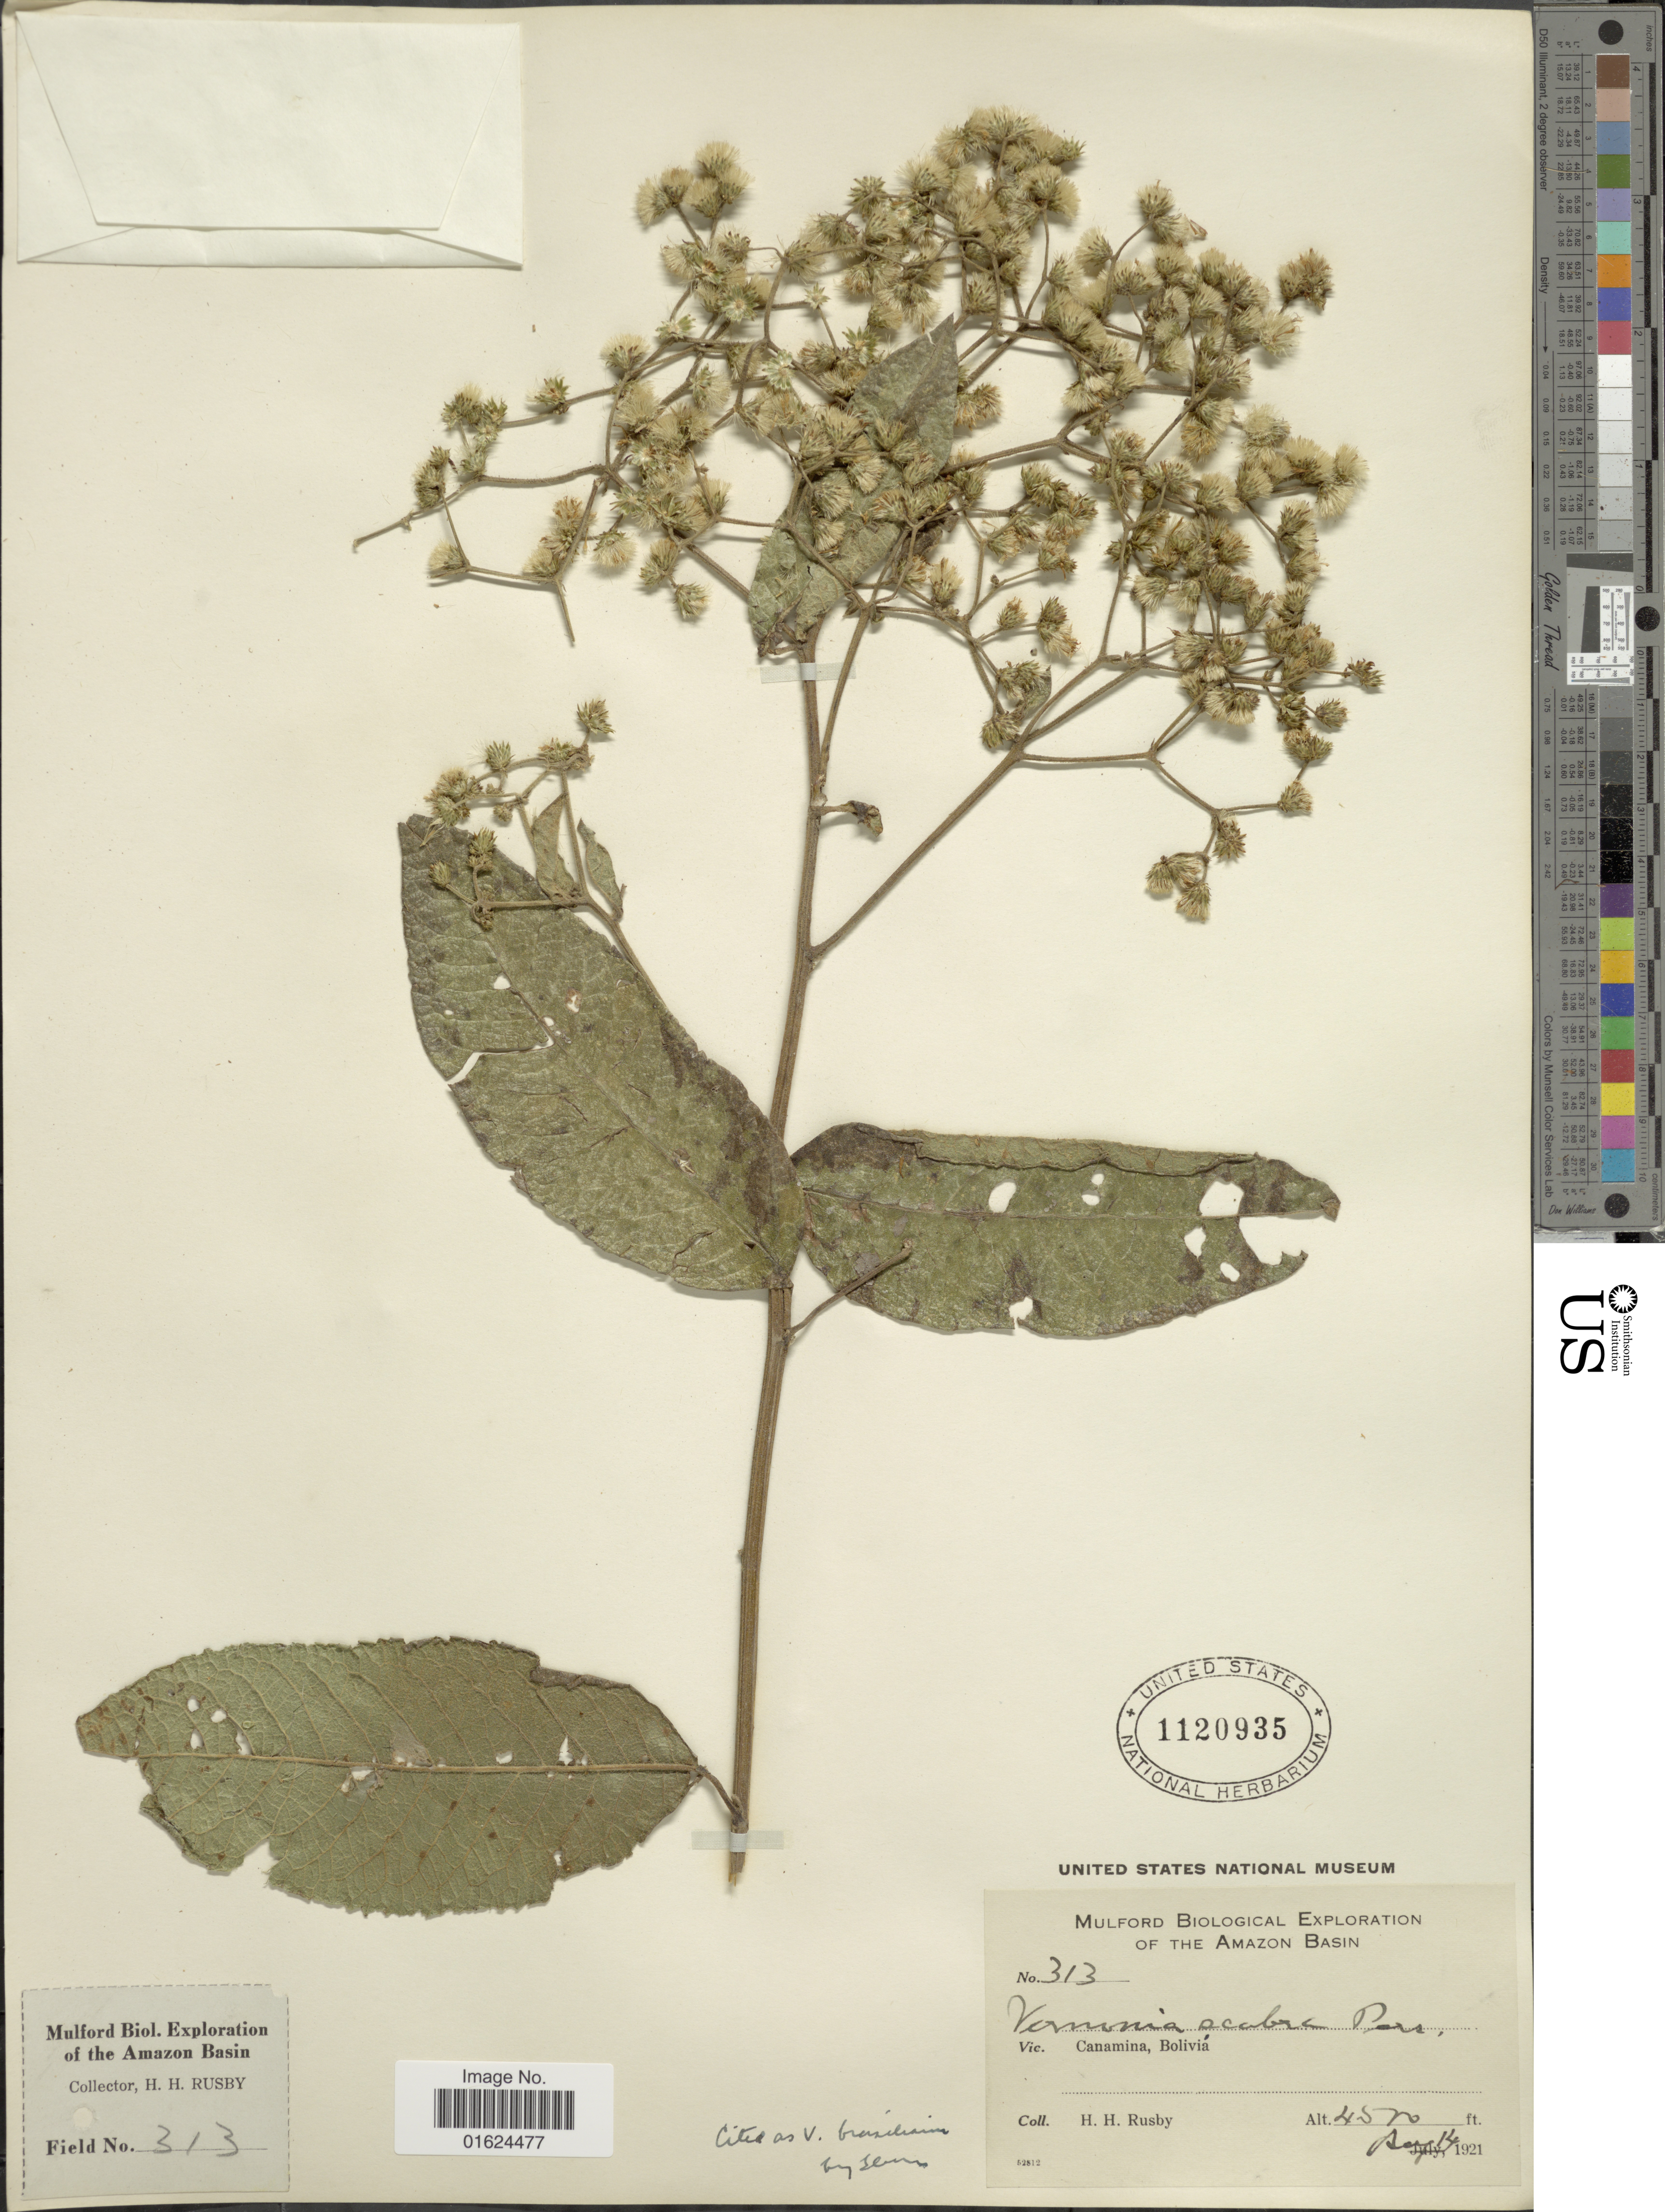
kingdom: Plantae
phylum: Tracheophyta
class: Magnoliopsida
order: Asterales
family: Asteraceae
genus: Vernonanthura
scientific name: Vernonanthura patens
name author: (Kunth) H. Rob.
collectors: H. H. Rusby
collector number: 313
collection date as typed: Aug. 14, 1921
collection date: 1921-08-14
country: Bolivia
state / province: La Paz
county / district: Inquisivi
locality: Cañamina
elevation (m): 1372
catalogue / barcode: US 1120935